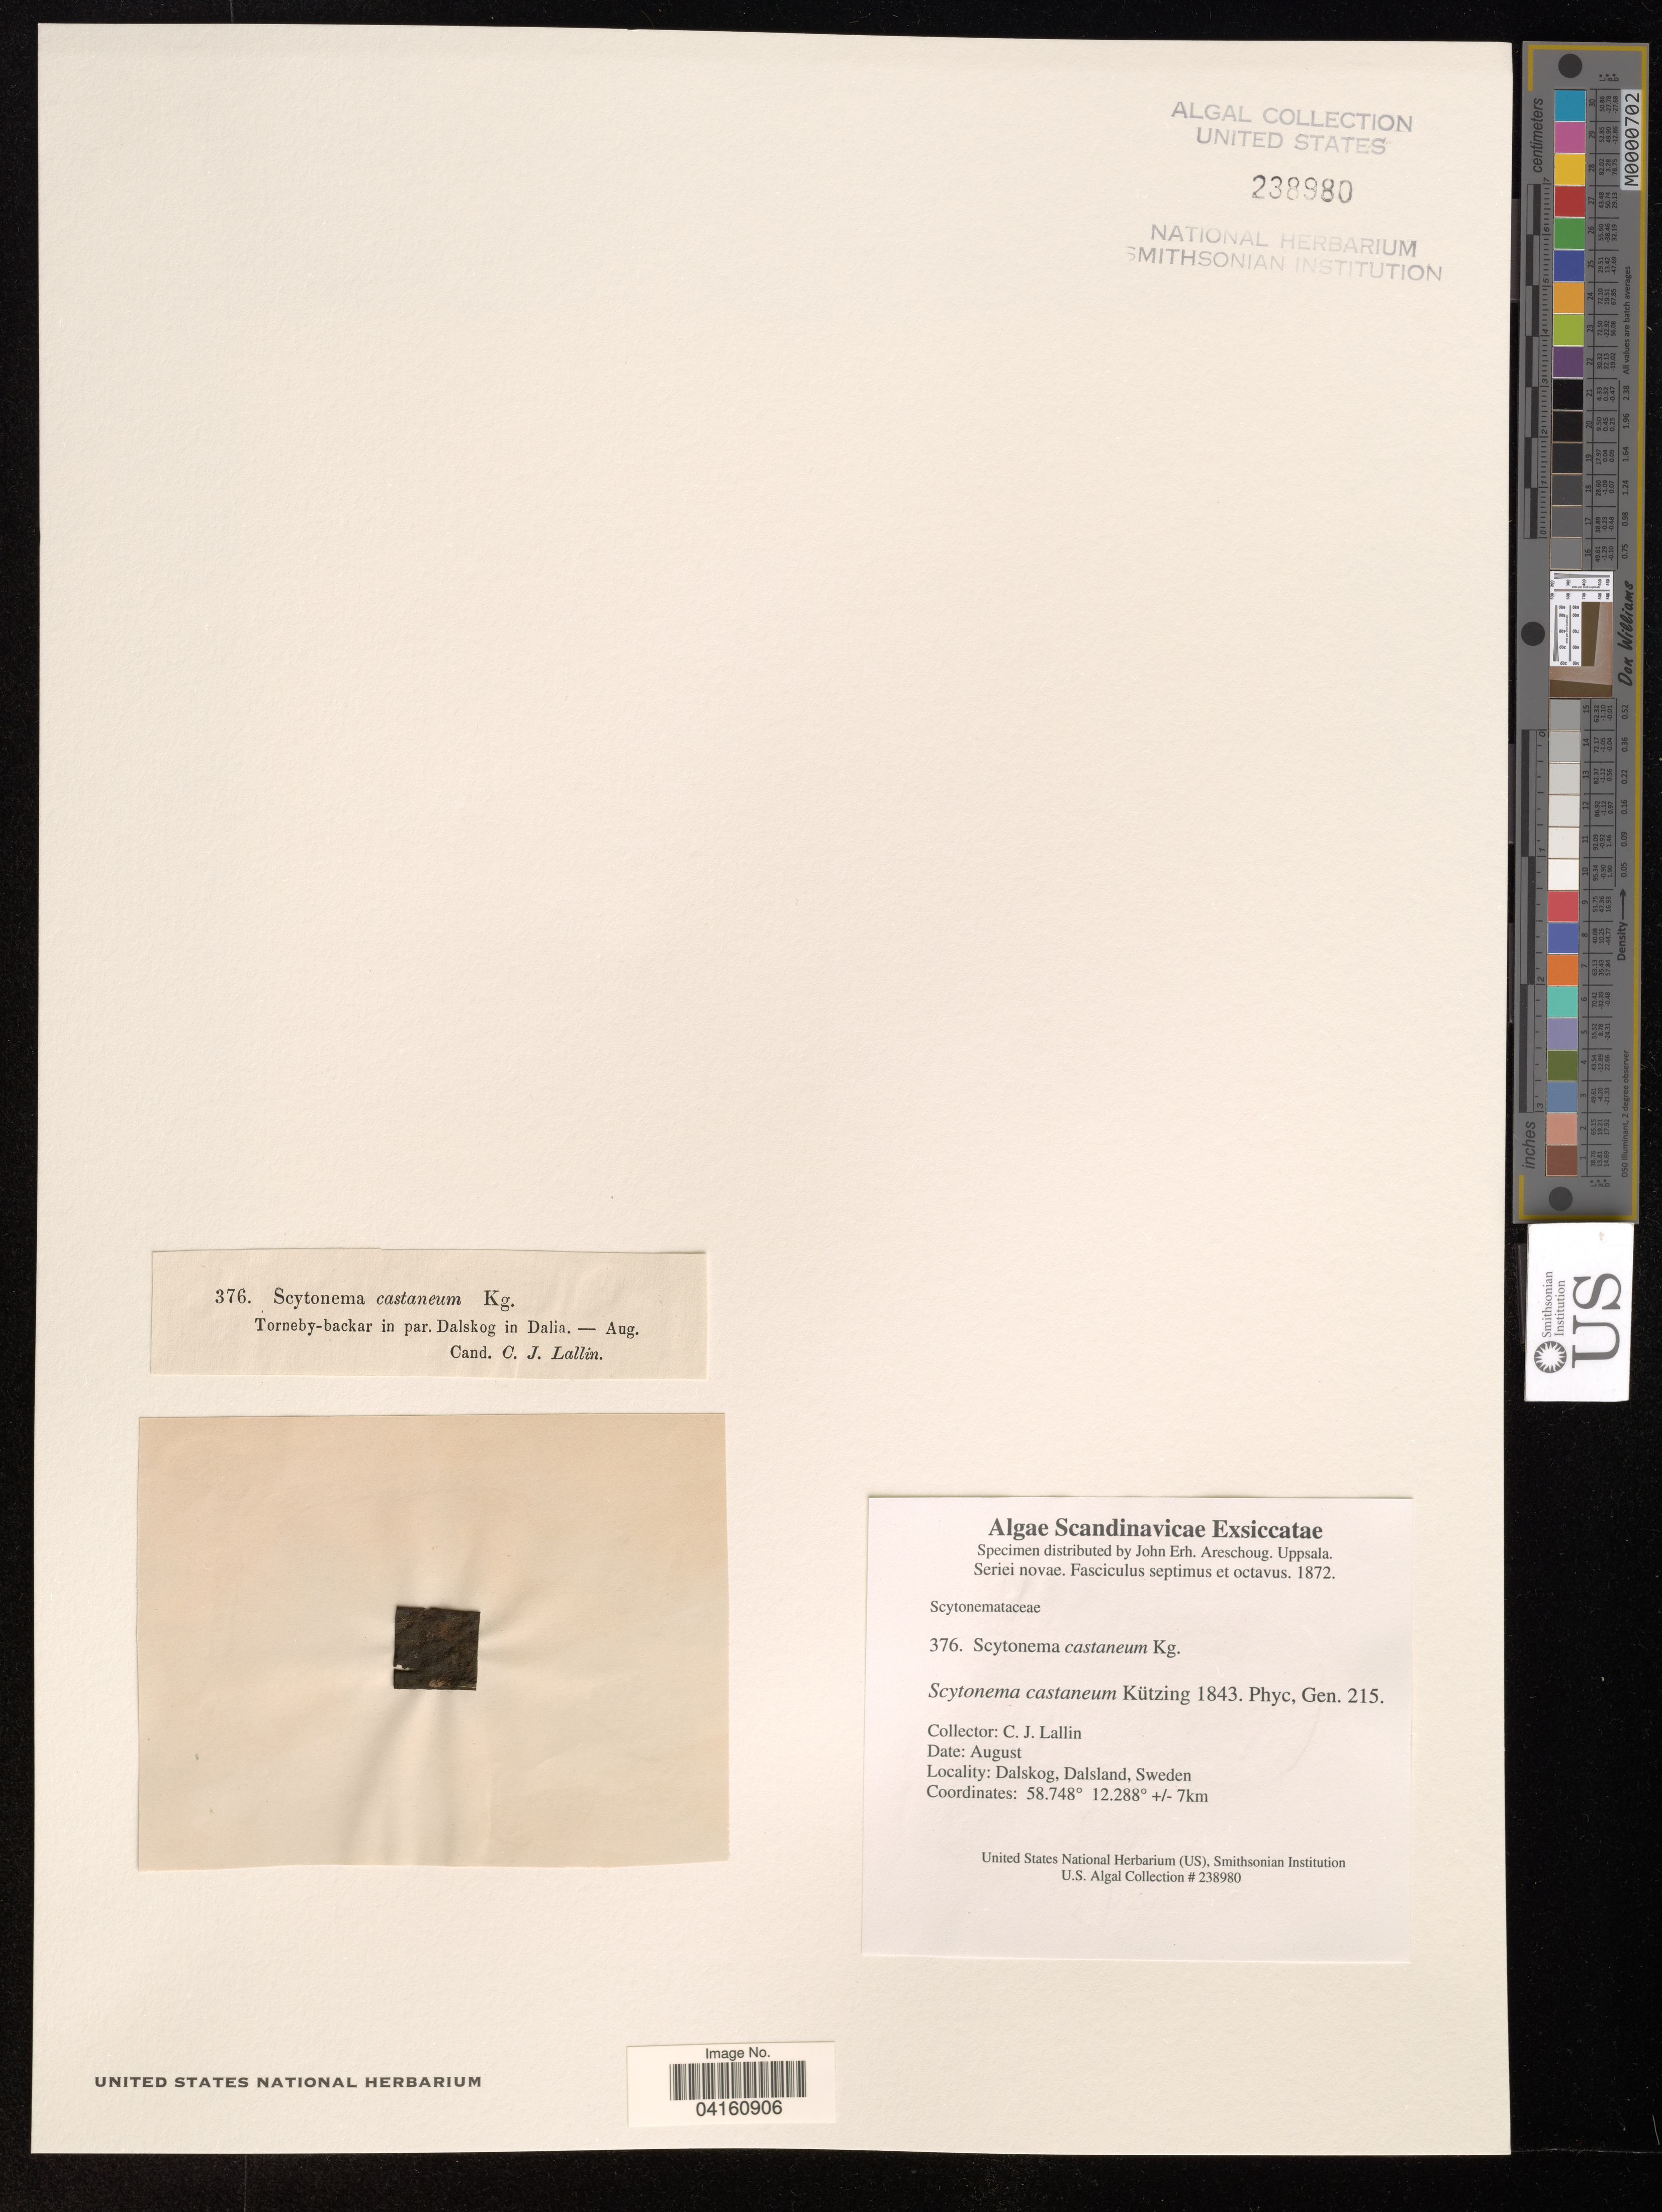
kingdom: Bacteria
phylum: Cyanobacteria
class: Cyanobacteriia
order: Cyanobacteriales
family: Scytonemataceae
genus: Scytonema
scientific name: Scytonema castaneum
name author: Kütz.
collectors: C. Lallin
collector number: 376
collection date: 1872-08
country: Sweden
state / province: Västra Götaland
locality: Dalskog, Dalsland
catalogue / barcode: US 238980